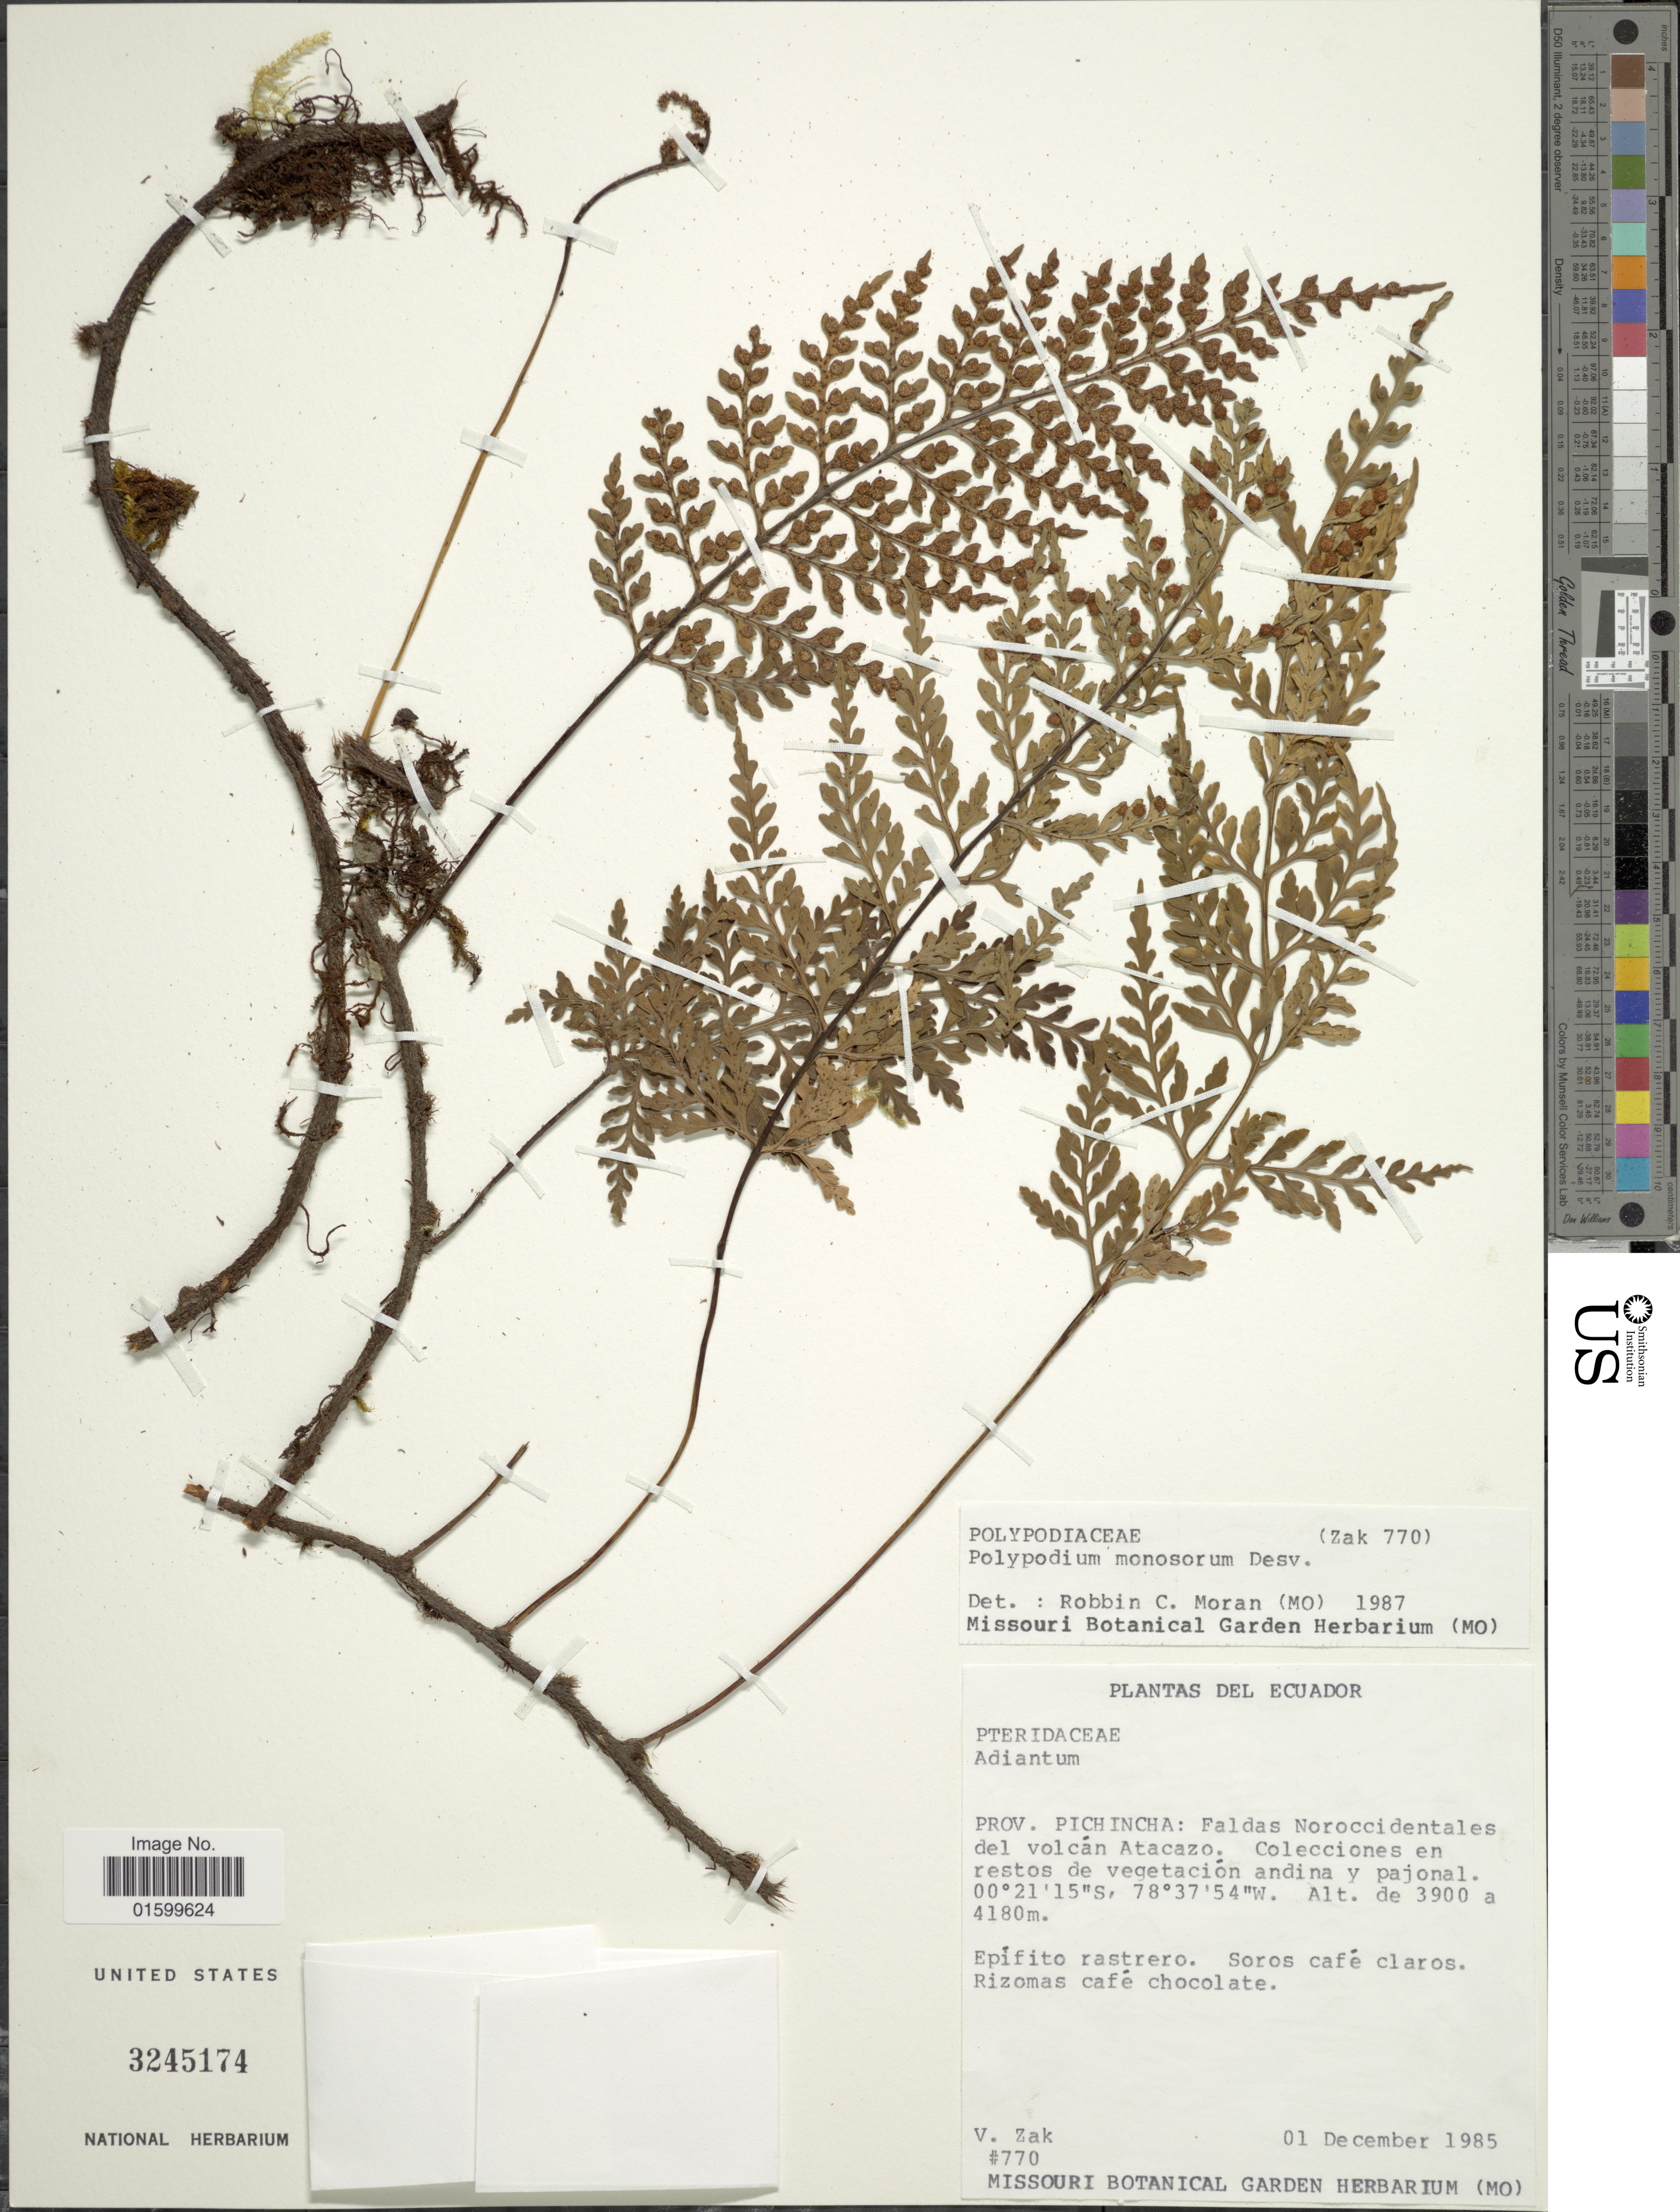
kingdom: Plantae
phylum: Tracheophyta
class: Polypodiopsida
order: Polypodiales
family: Polypodiaceae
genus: Pleopeltis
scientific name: Pleopeltis monosora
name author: (Desv.) A.R. Sm.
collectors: V. Zak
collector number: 770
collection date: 1985-12-01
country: Ecuador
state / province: Pichincha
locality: Prov. Pichincha: Faldas Noroccidentales del volcan Atacazo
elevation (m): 3900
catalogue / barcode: US 3245174